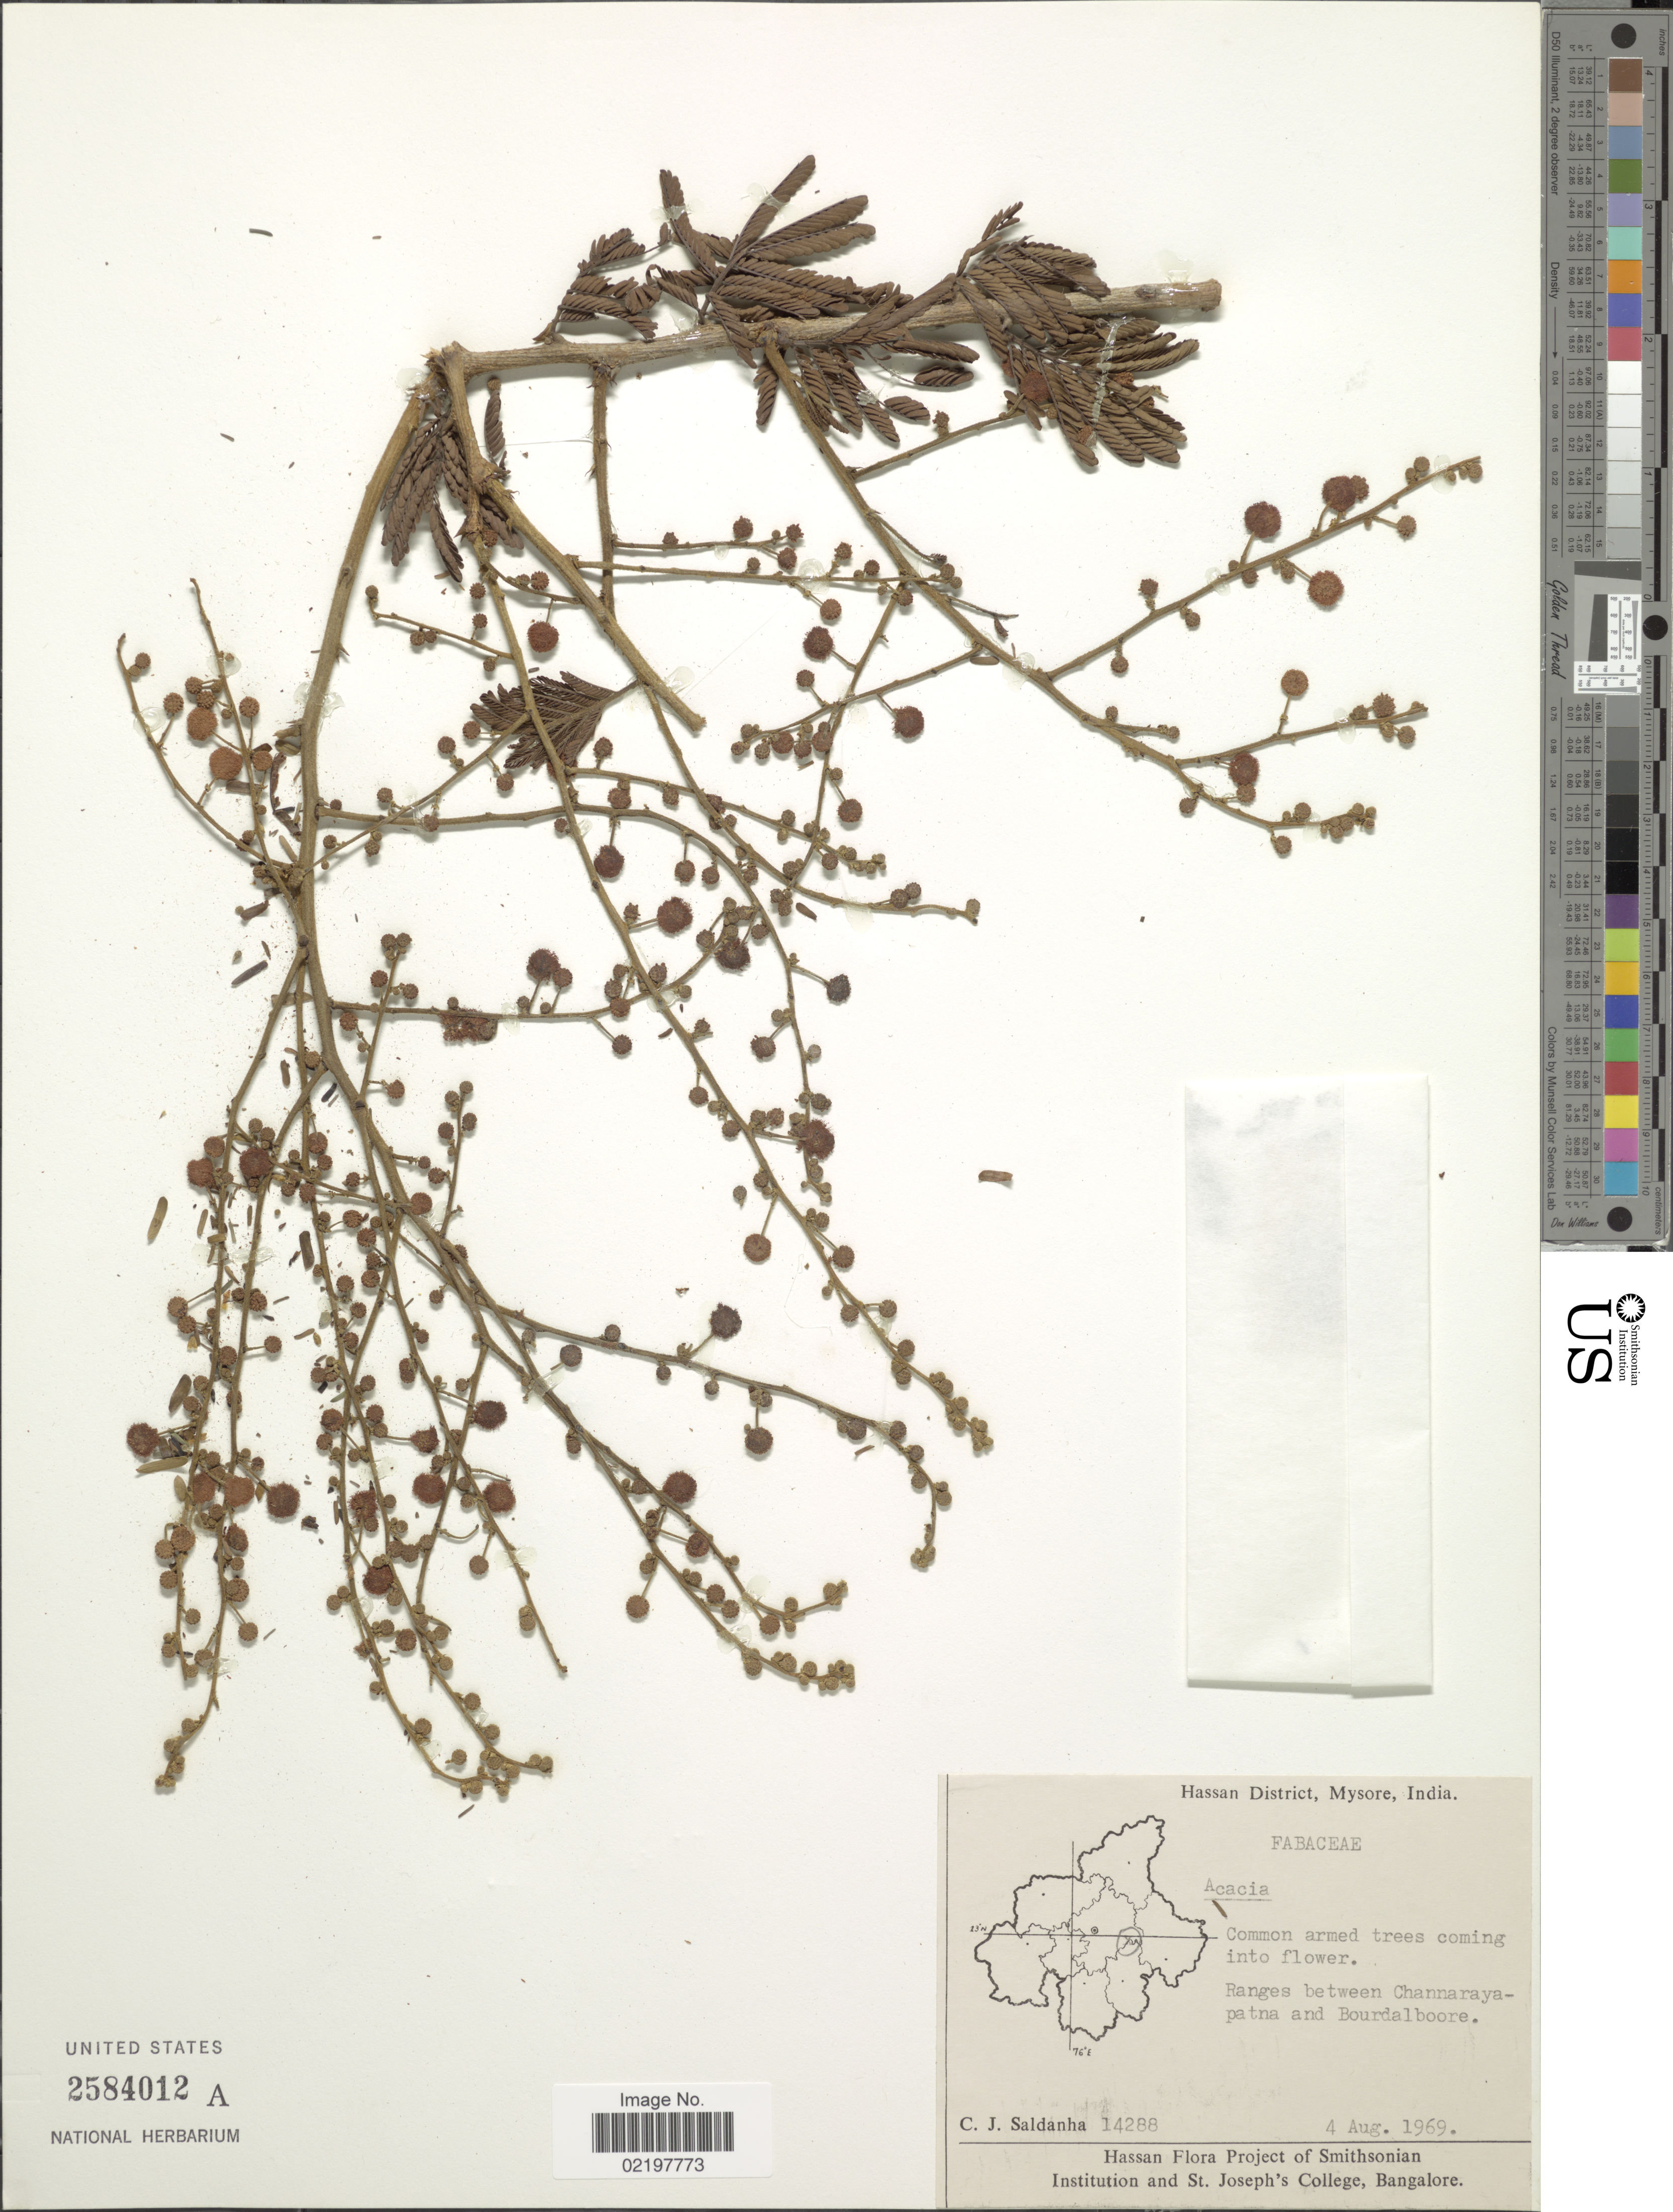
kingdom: Plantae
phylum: Tracheophyta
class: Magnoliopsida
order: Fabales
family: Fabaceae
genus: Acacia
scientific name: Acacia sp.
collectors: C. J. Saldanha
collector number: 14288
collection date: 1969-08-04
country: India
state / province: Karnataka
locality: Hassan District, Mysore, India, Ranges between Channarayapatna and Bourdalboore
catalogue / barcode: US 2584012A